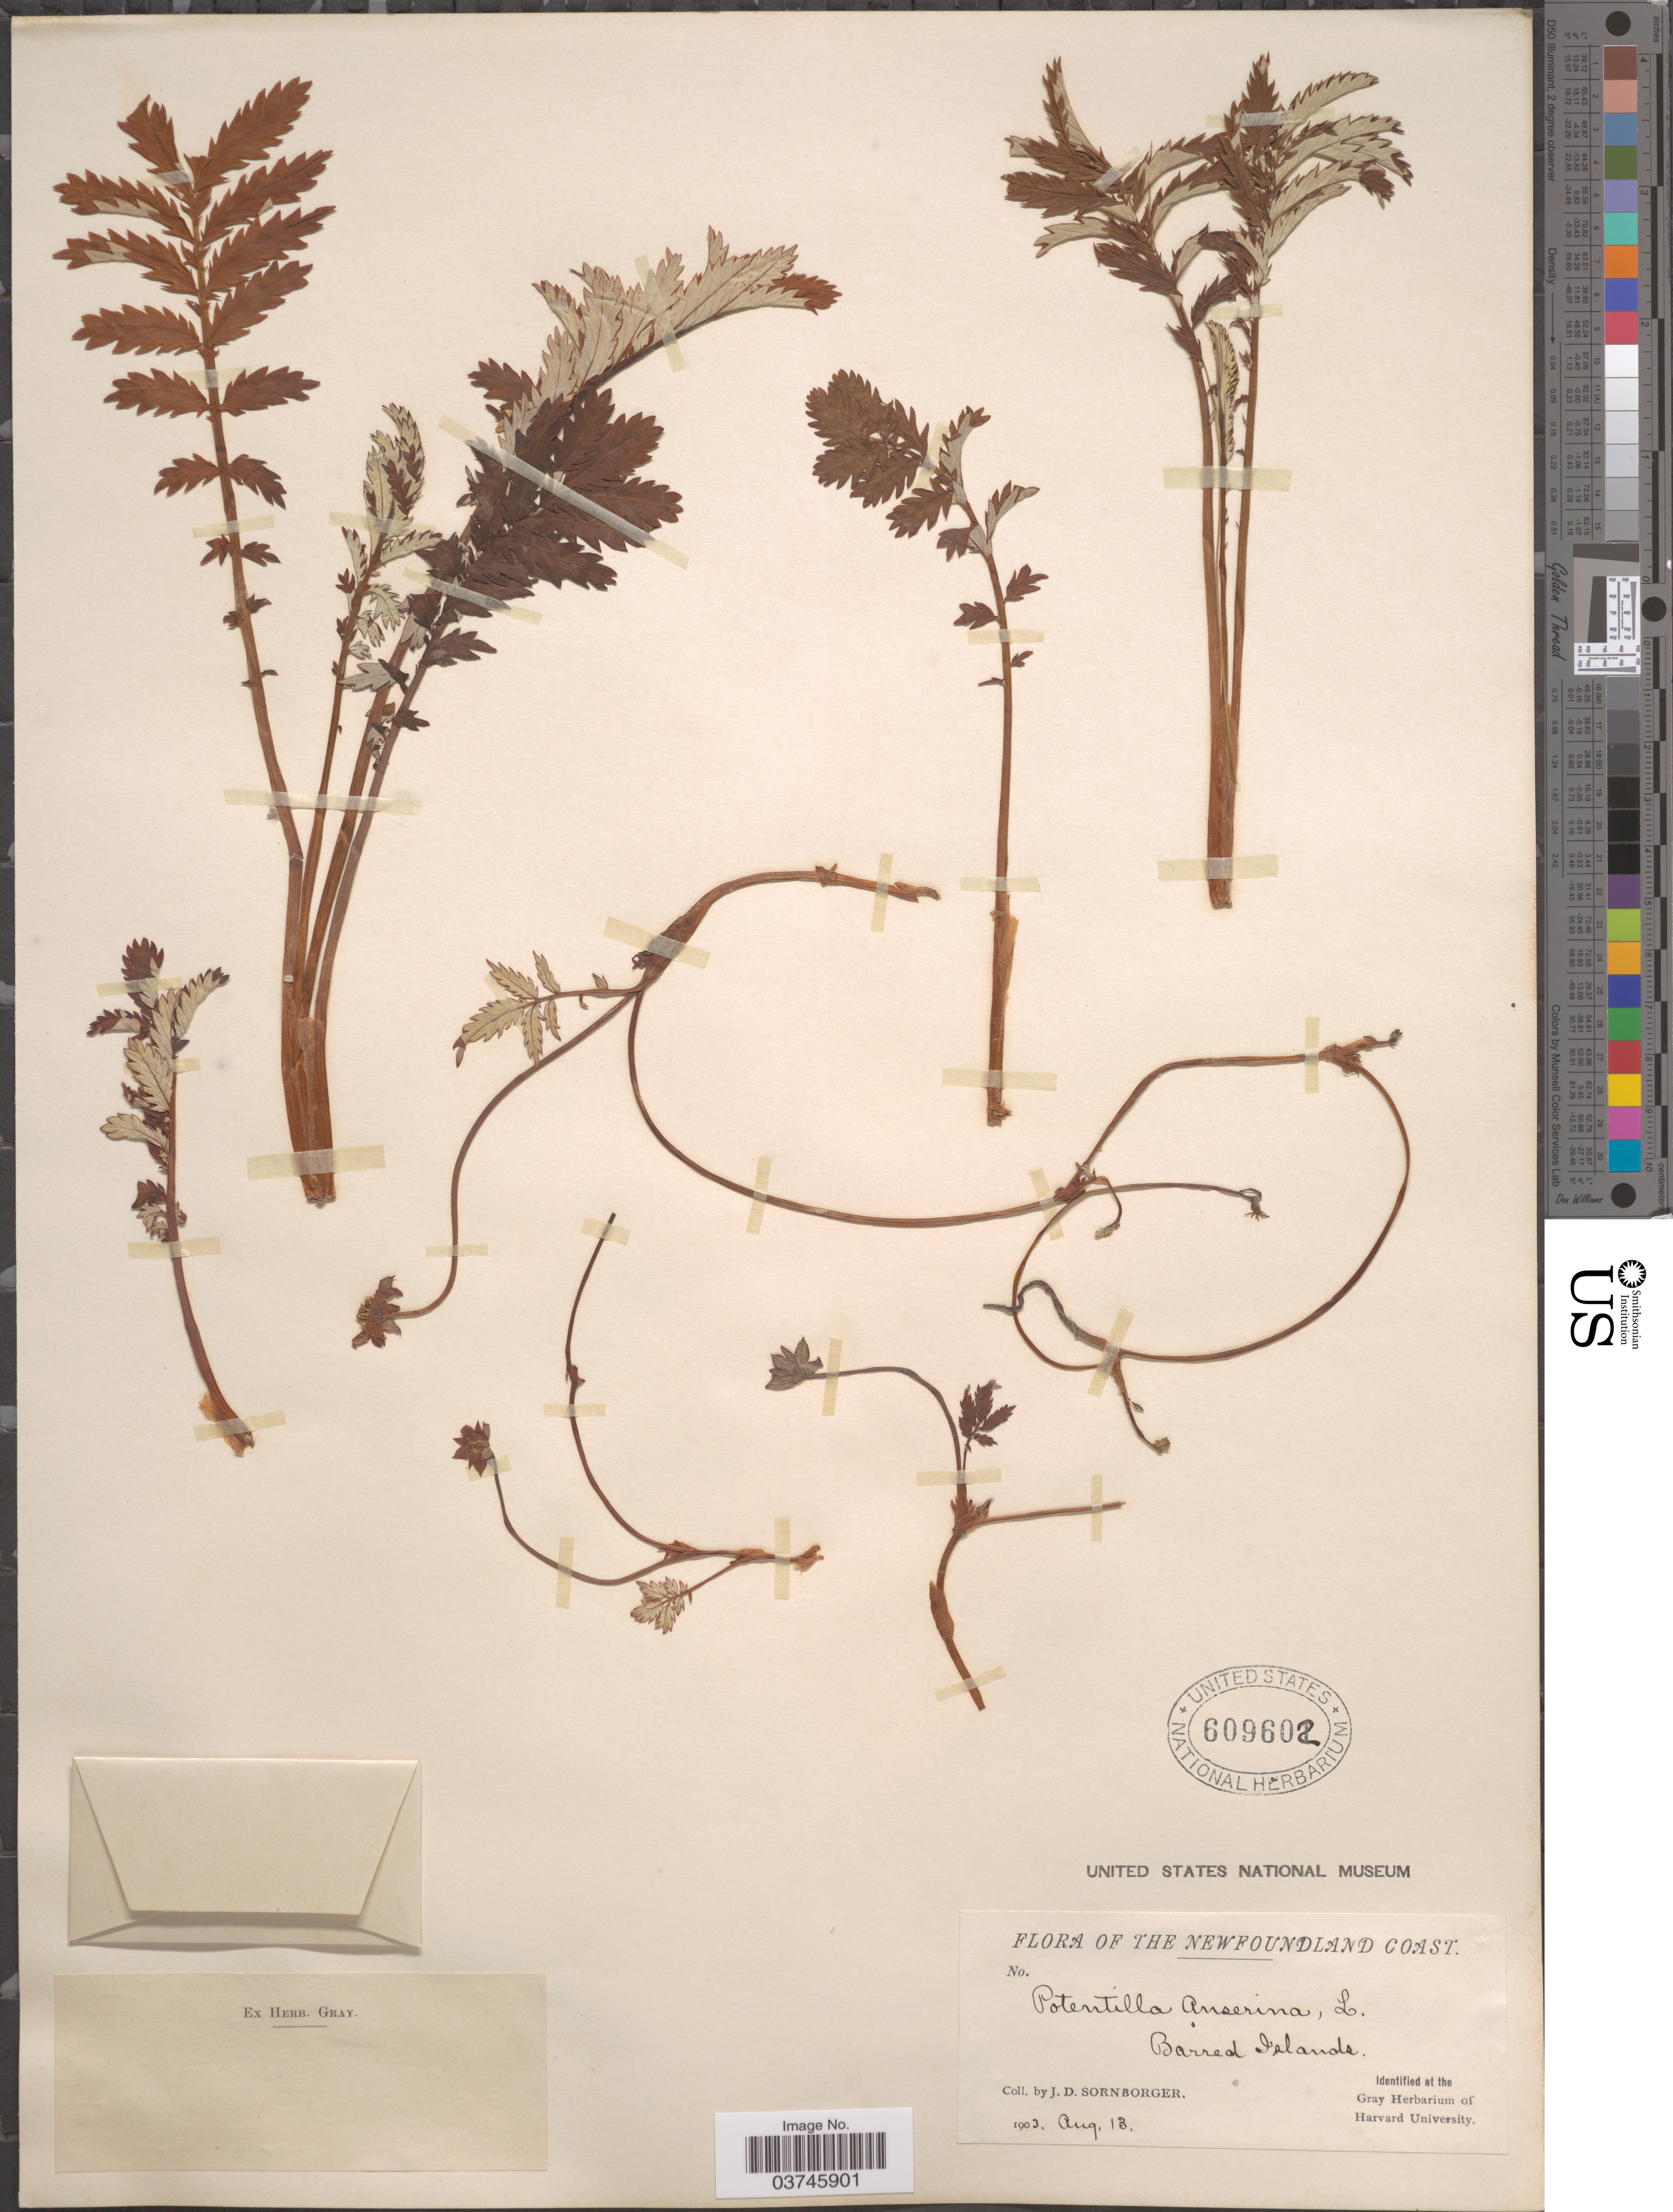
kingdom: Plantae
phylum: Tracheophyta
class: Magnoliopsida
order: Rosales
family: Rosaceae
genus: Argentina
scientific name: Argentina anserina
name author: (L.) Rydb.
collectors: J. Sornborger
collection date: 1903-08-13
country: Canada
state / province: Newfoundland and Labrador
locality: The Newfoundland Coast. Barred Islands.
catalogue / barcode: US 609602